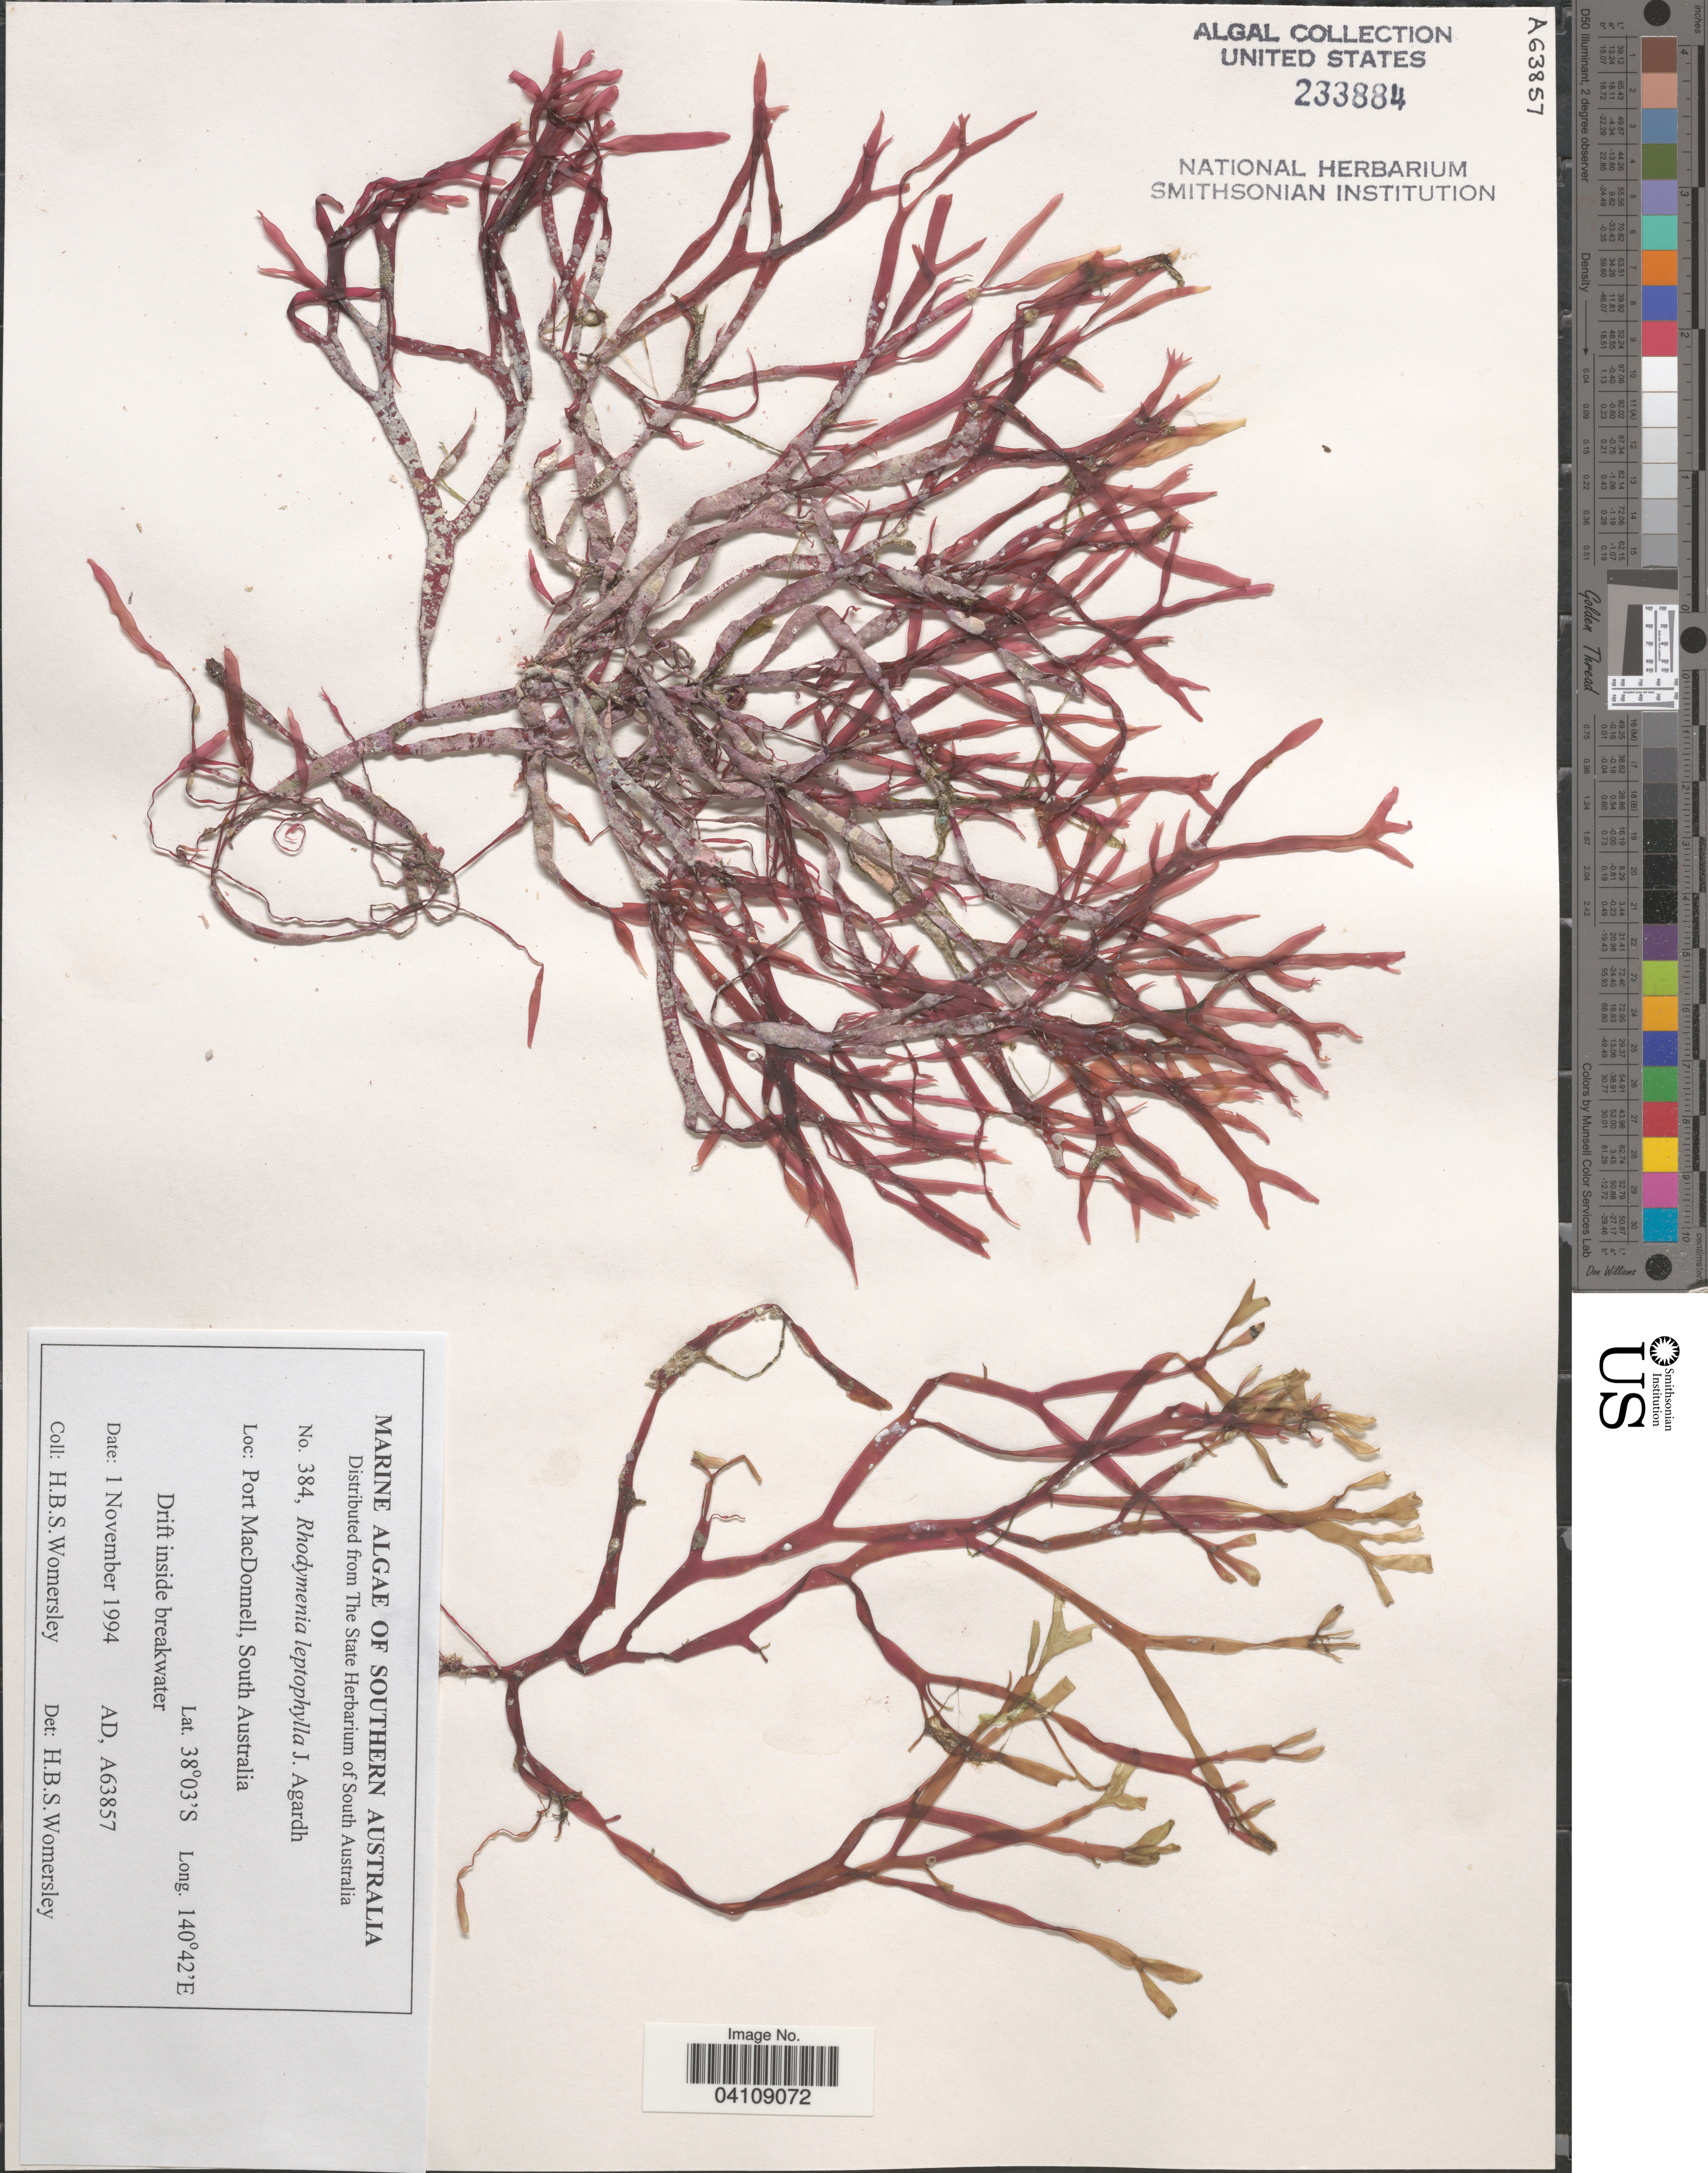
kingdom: Plantae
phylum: Rhodophyta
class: Florideophyceae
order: Rhodymeniales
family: Rhodymeniaceae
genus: Rhodymenia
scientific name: Rhodymenia leptophylla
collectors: H. B. S. Womersley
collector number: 384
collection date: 1994-11-01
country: Australia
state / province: South Australia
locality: Southern Australia. Port MacDonnell.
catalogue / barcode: US 233884